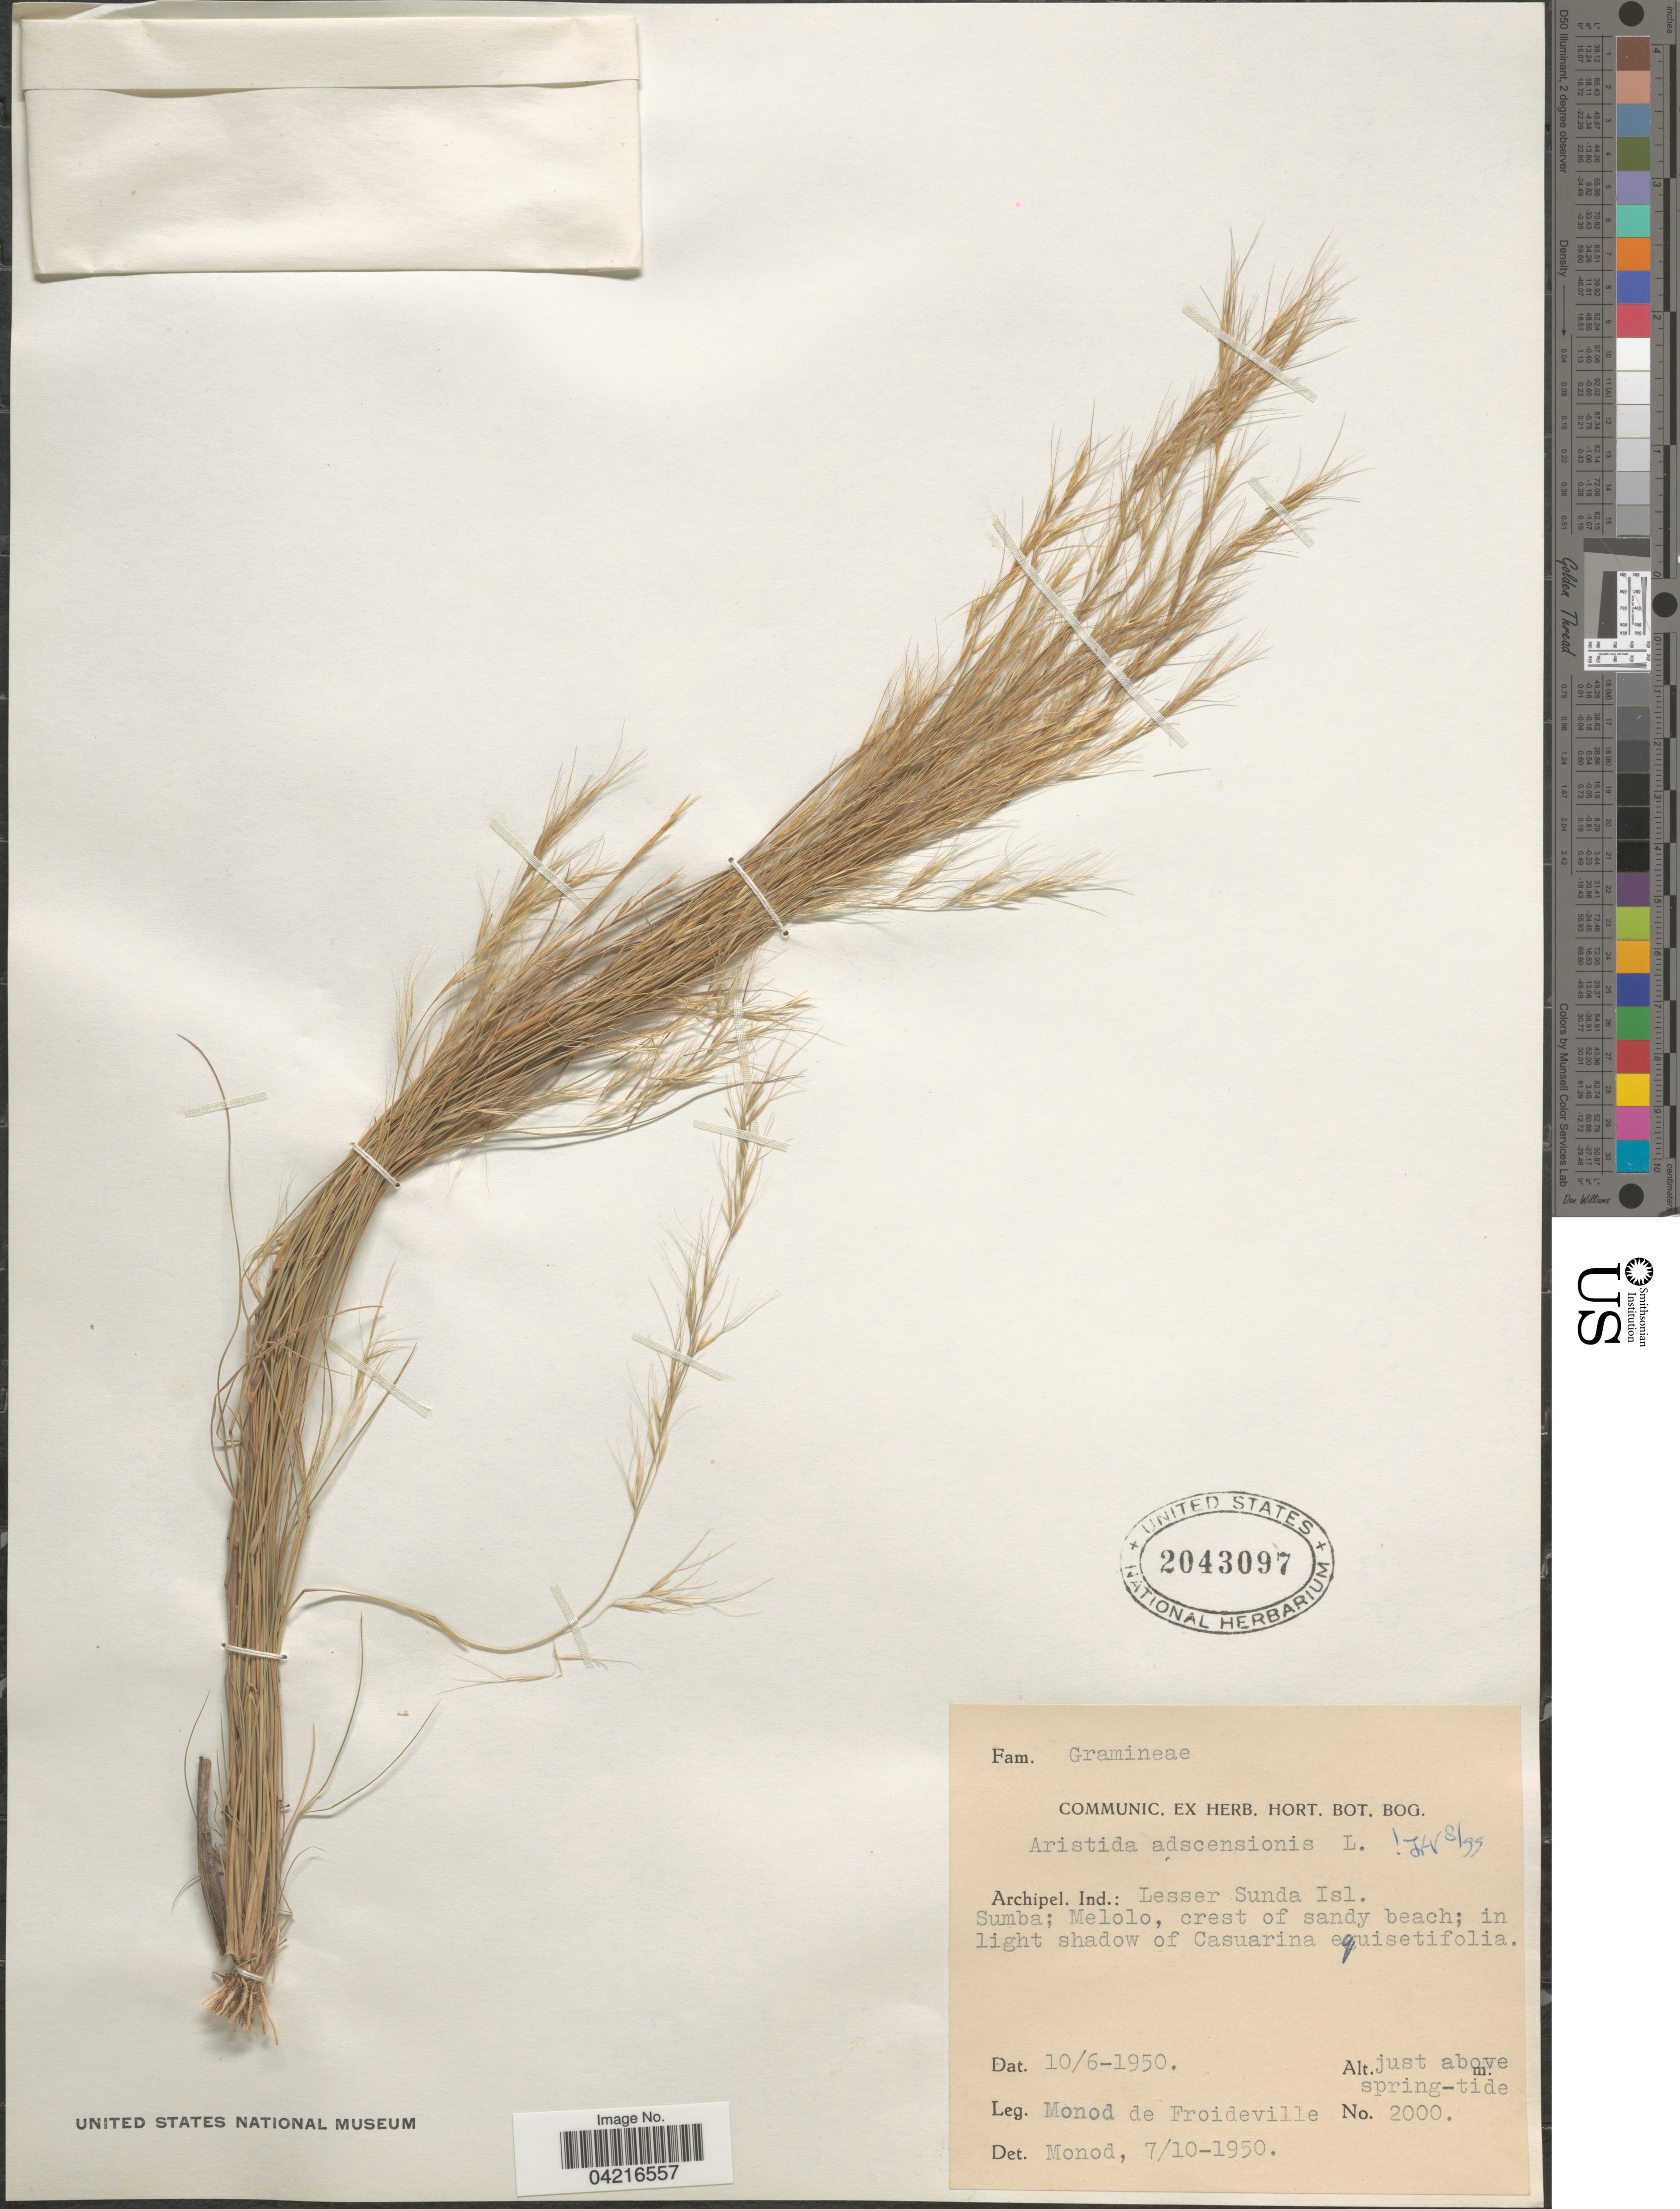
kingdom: Plantae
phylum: Tracheophyta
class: Liliopsida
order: Poales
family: Poaceae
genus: Aristida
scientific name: Aristida adscensionis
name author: L.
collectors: C. Monod de Froideville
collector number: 2000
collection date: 1950-06-10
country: Indonesia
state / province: Nusa Tenggara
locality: Archipel. Ind.: Lesser Sunda Isl. Sumba; Melolo, crest of sandy beach.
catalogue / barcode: US 2043097